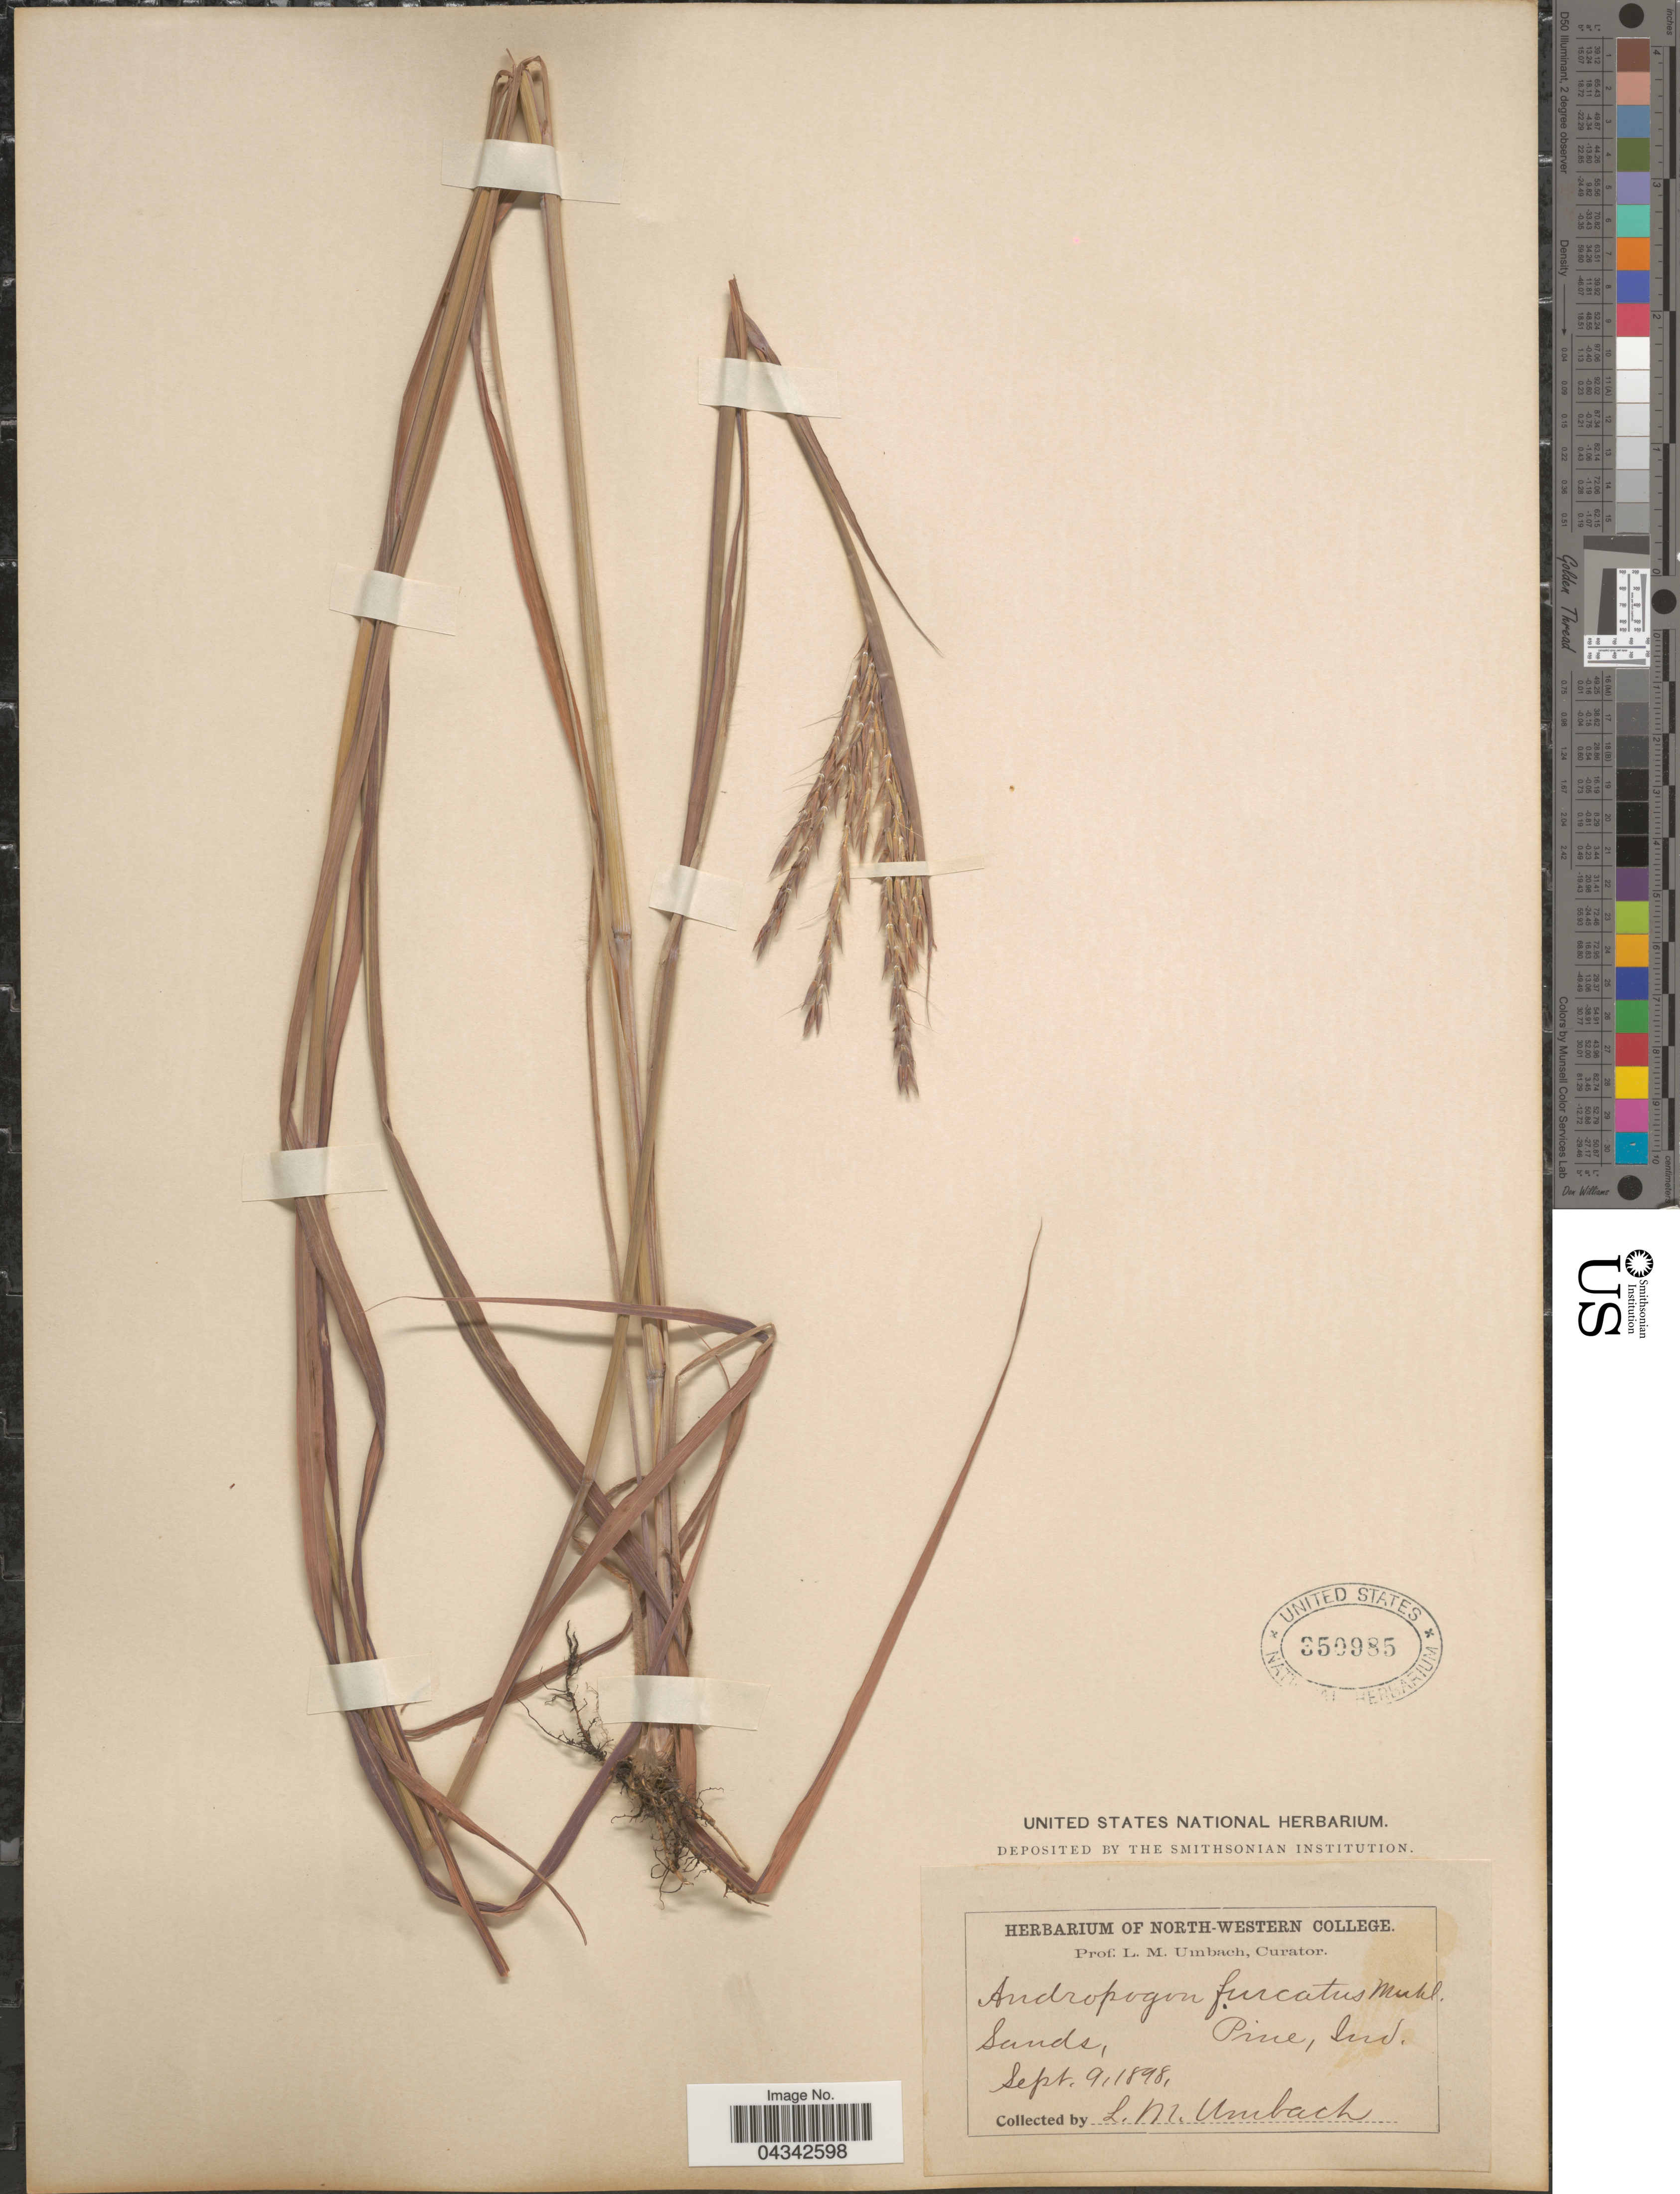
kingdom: Plantae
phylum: Tracheophyta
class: Liliopsida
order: Poales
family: Poaceae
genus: Andropogon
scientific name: Andropogon gerardii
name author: Vitman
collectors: L. M. Umbach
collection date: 1898-09-09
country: United States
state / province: Indiana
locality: Sands, Pine.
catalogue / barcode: US 350985